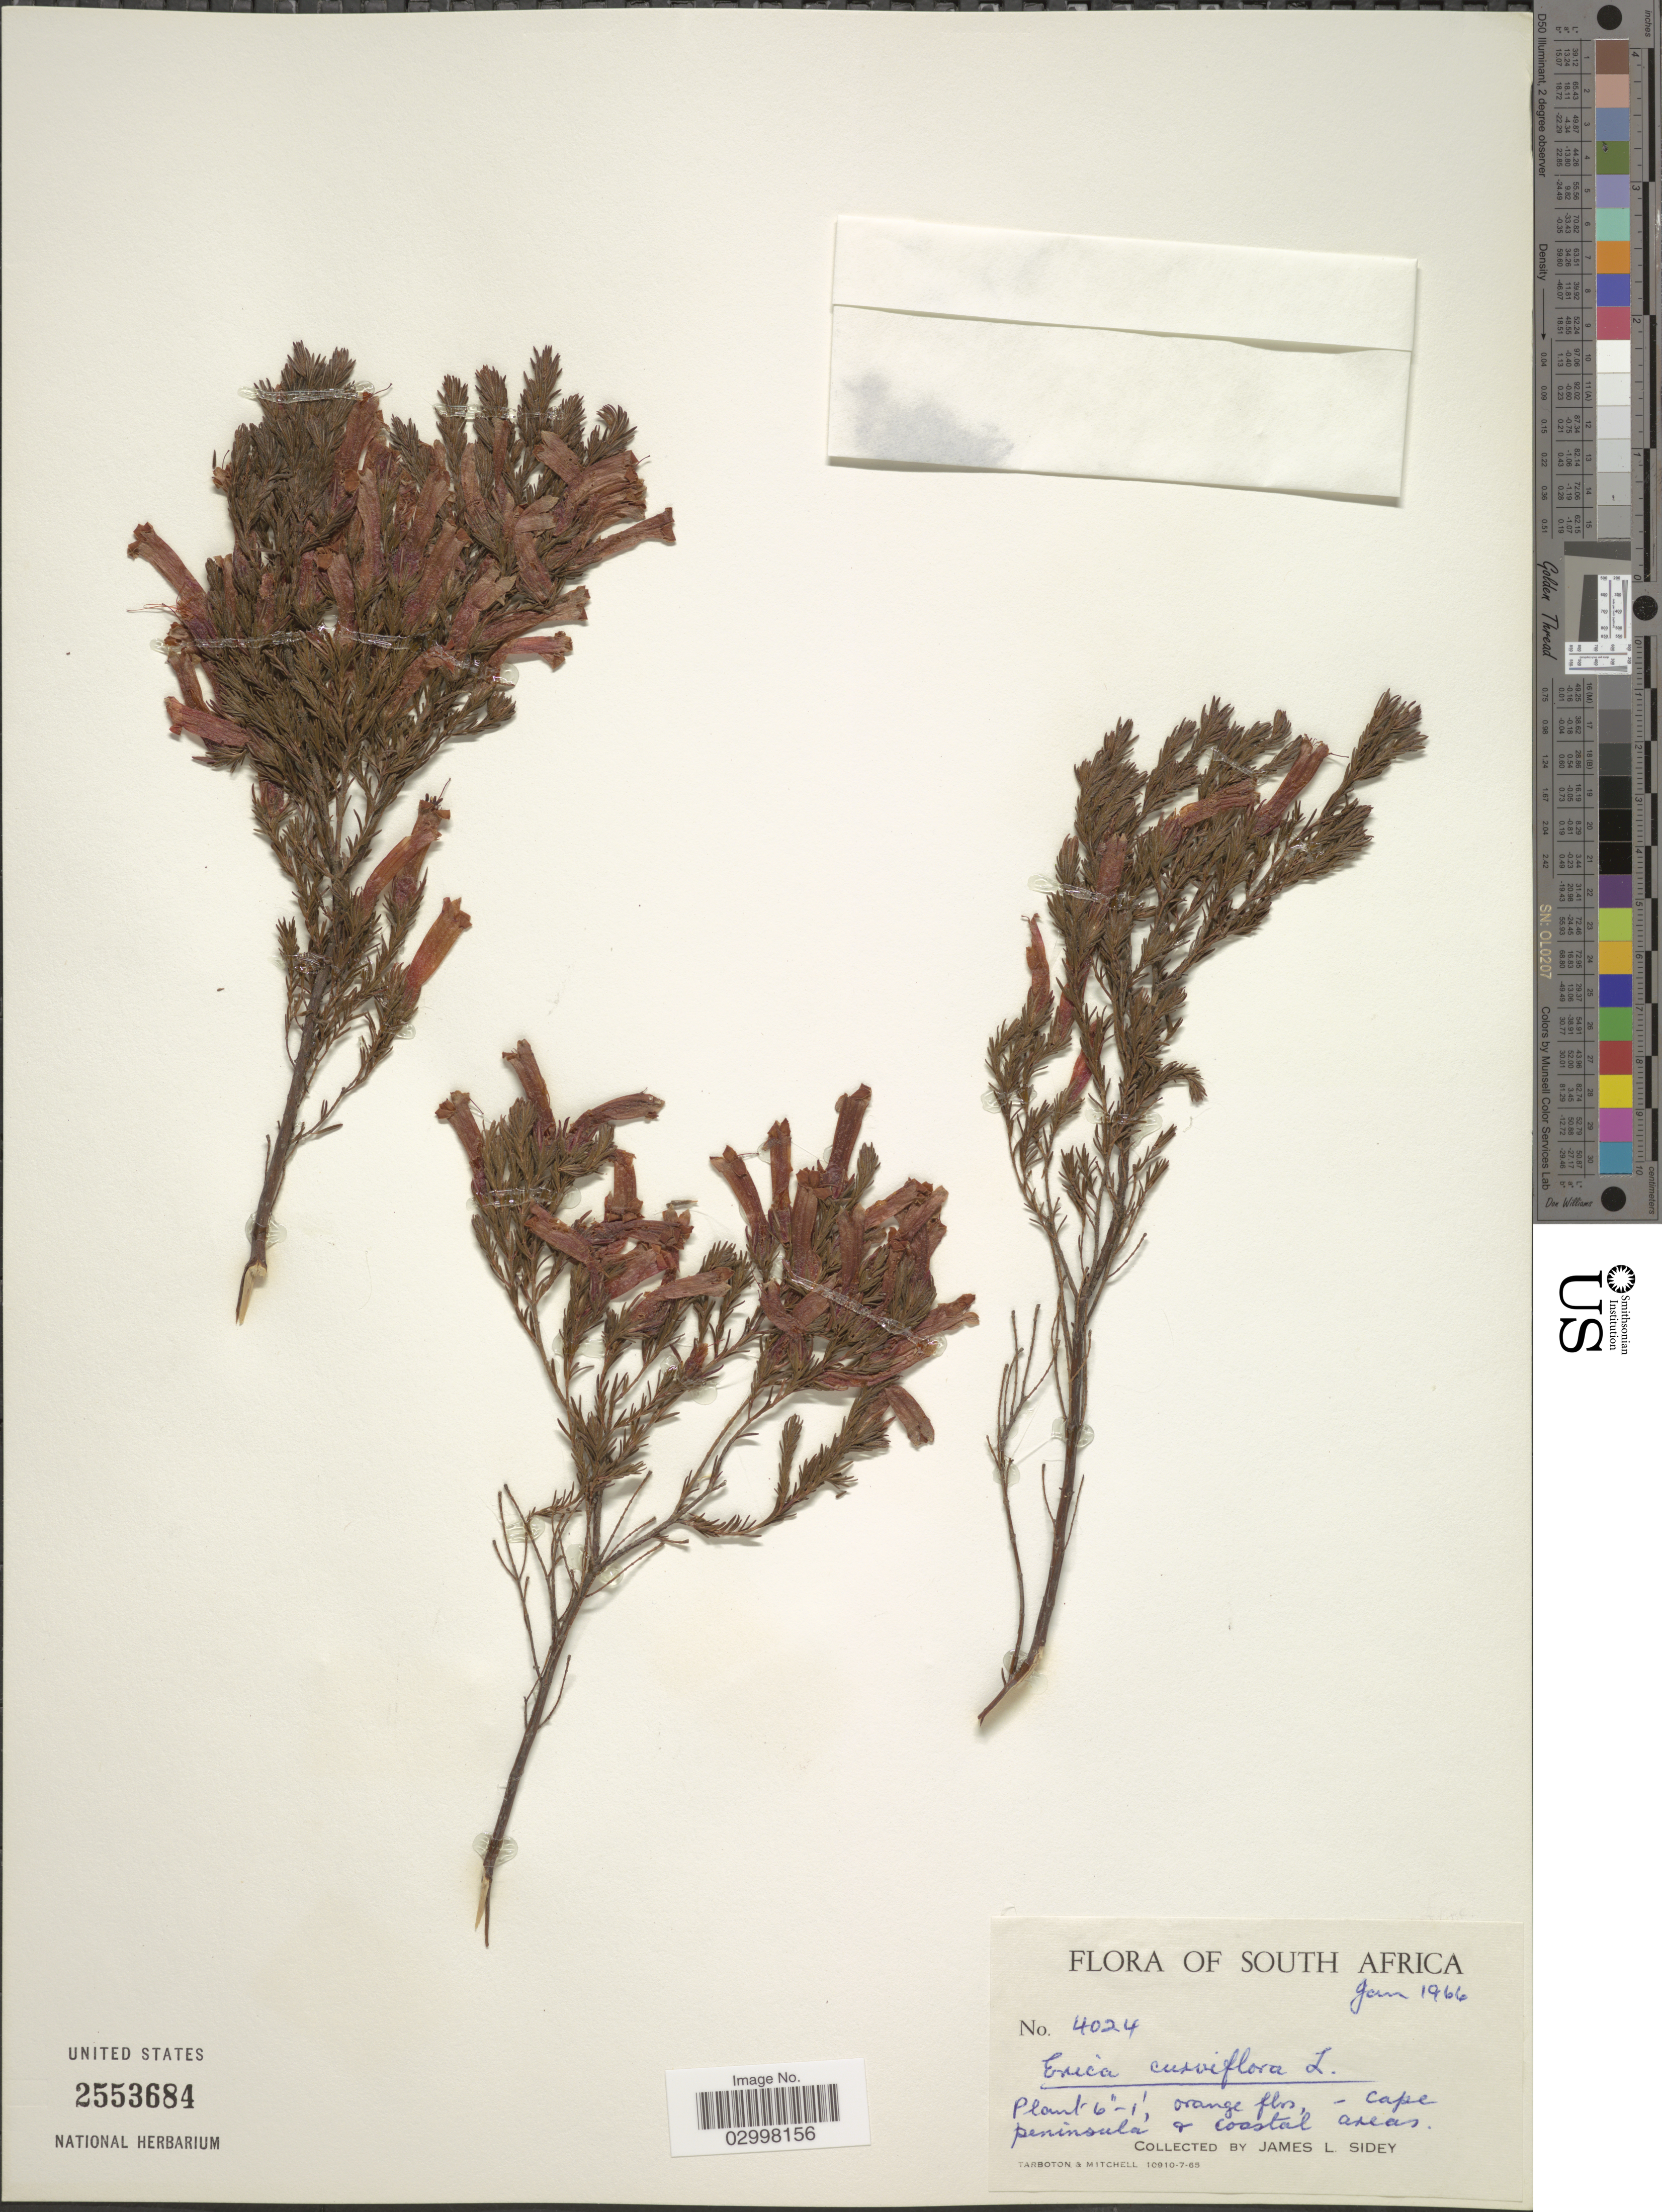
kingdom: Plantae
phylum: Tracheophyta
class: Magnoliopsida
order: Ericales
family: Ericaceae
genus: Erica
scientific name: Erica curviflora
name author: L.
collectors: J. L. Sidey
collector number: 4024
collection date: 1966-01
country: South Africa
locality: Cape Peninsula & coastal areas.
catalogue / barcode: US 2553684